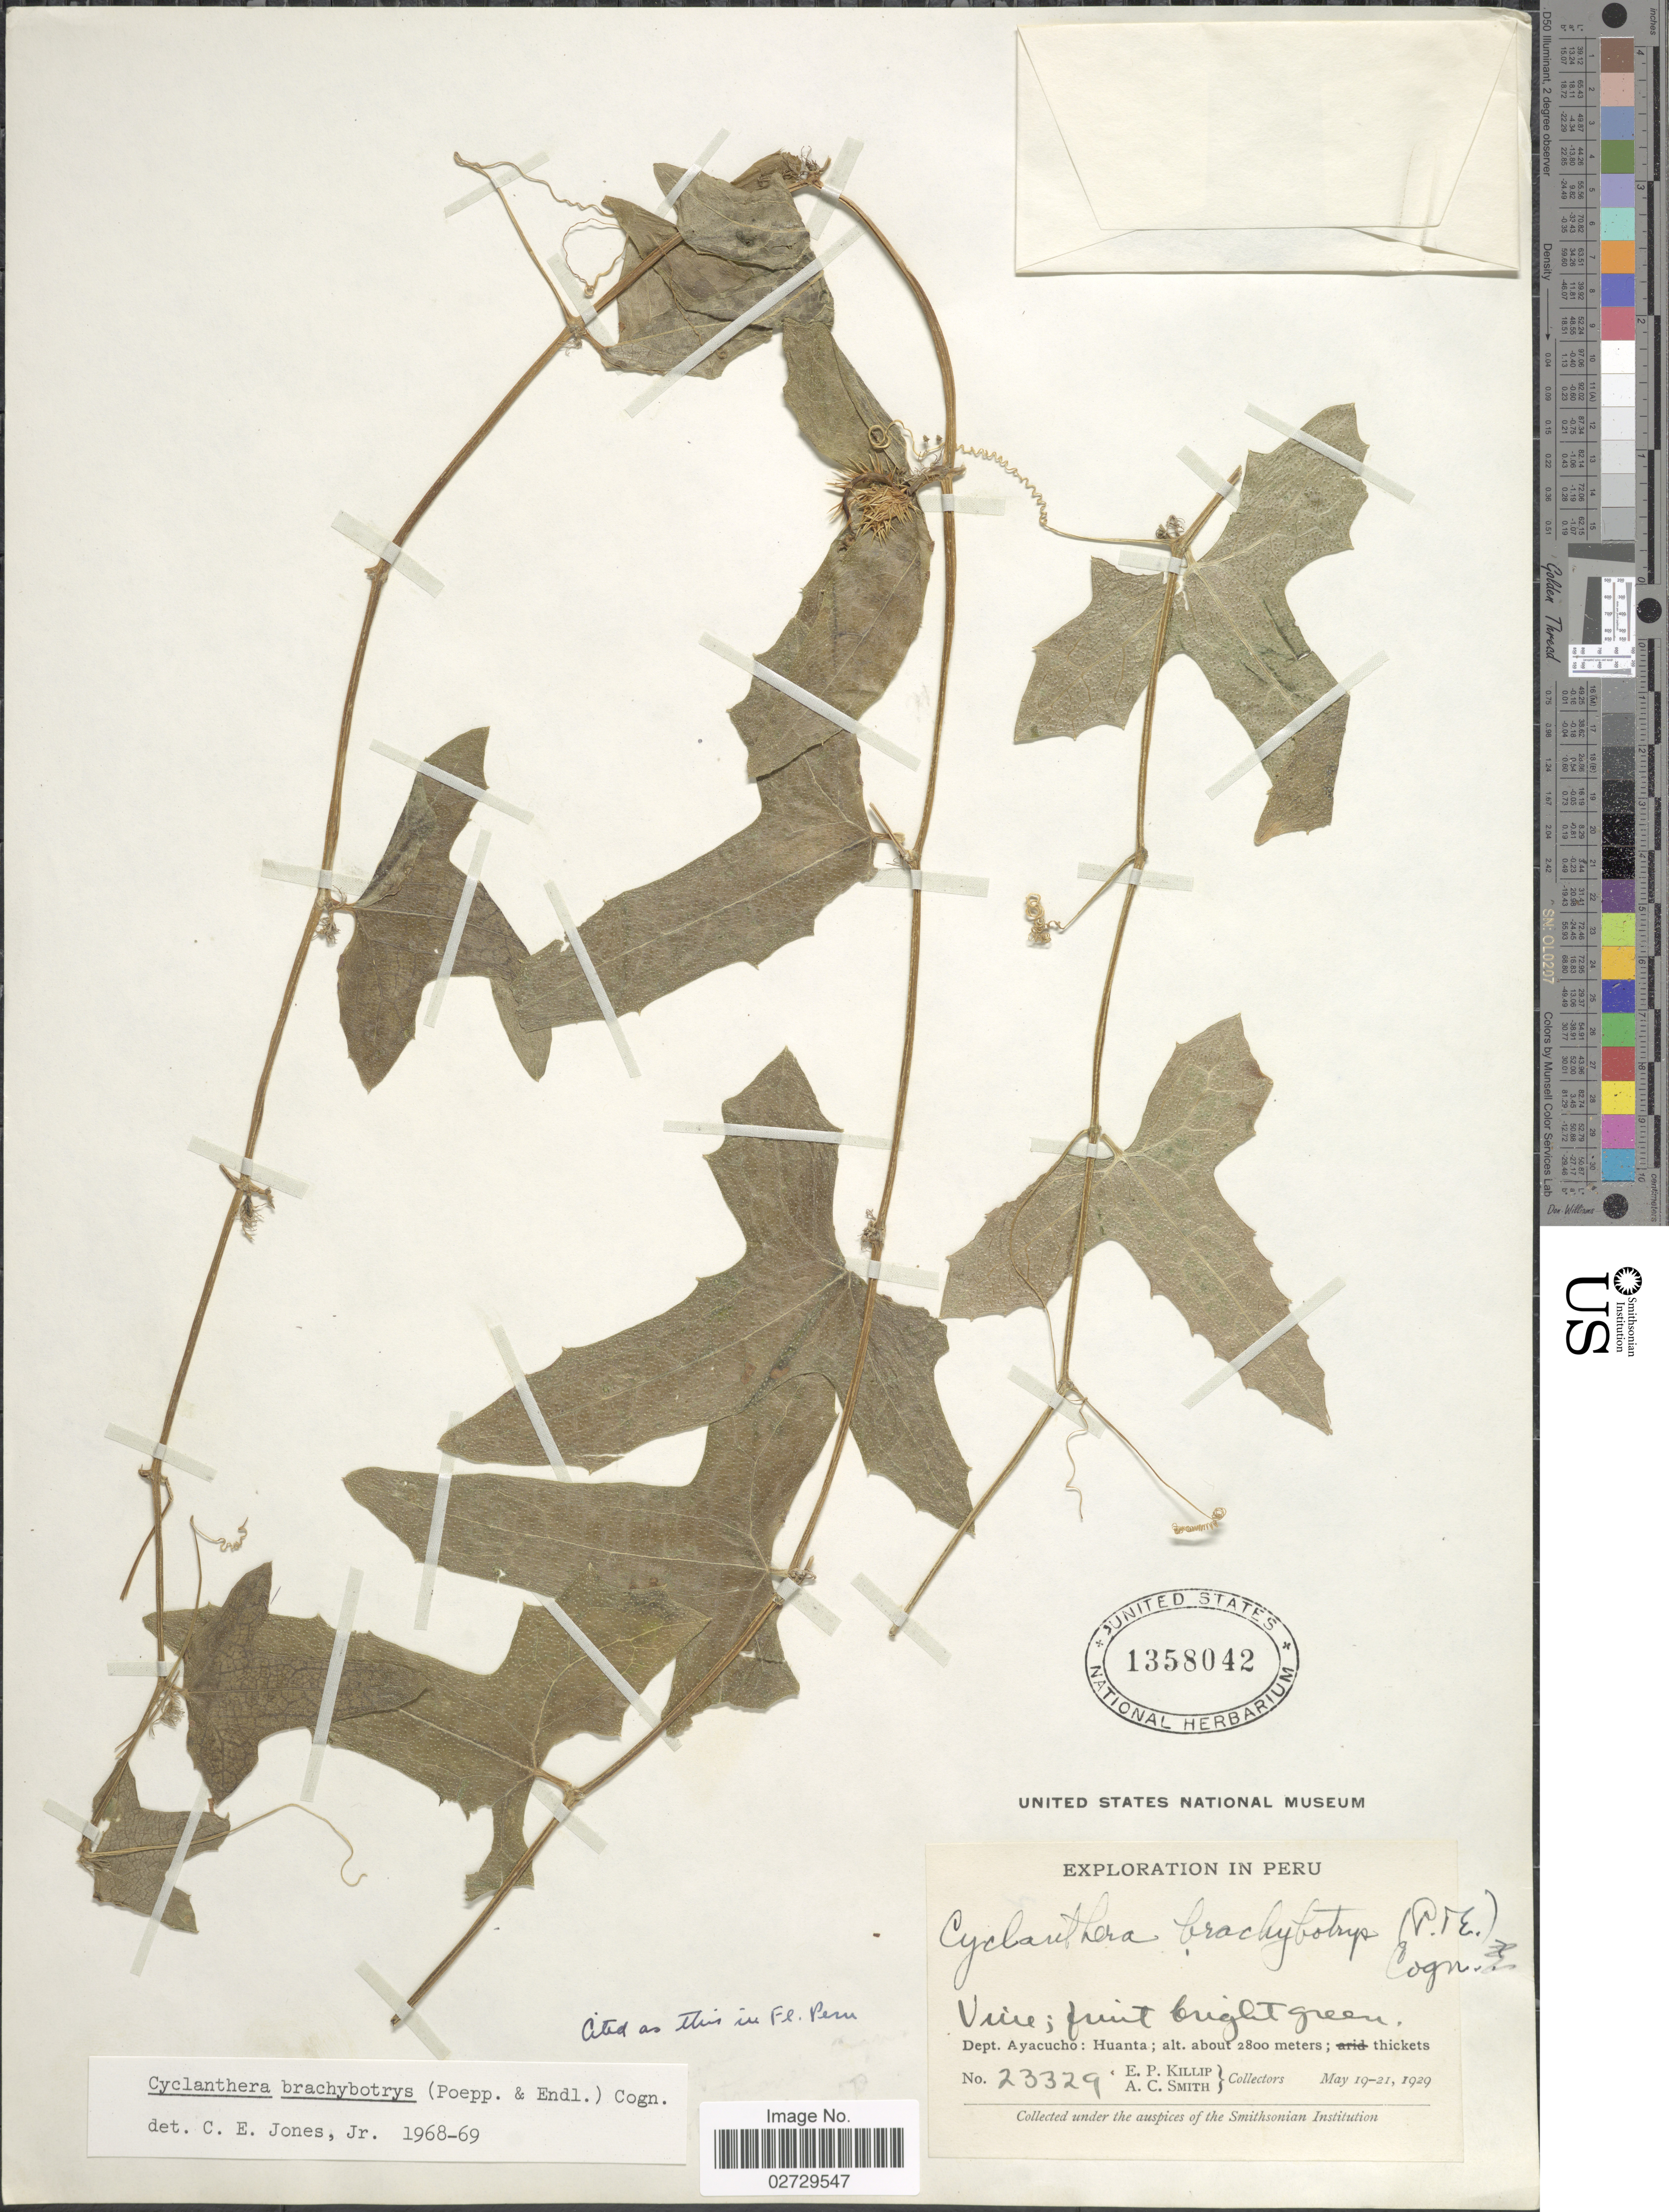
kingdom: Plantae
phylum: Tracheophyta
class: Magnoliopsida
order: Cucurbitales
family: Cucurbitaceae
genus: Cyclanthera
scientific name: Cyclanthera brachybotrys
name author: (Poepp. & Endl.) Cogn.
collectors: E. P. Killip & A. C. Smith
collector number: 23329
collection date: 1929-05-19/1929-05-21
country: Peru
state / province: Ayacucho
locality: Dept. Ayacucho: Huanta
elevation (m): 2800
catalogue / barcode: US 1358042